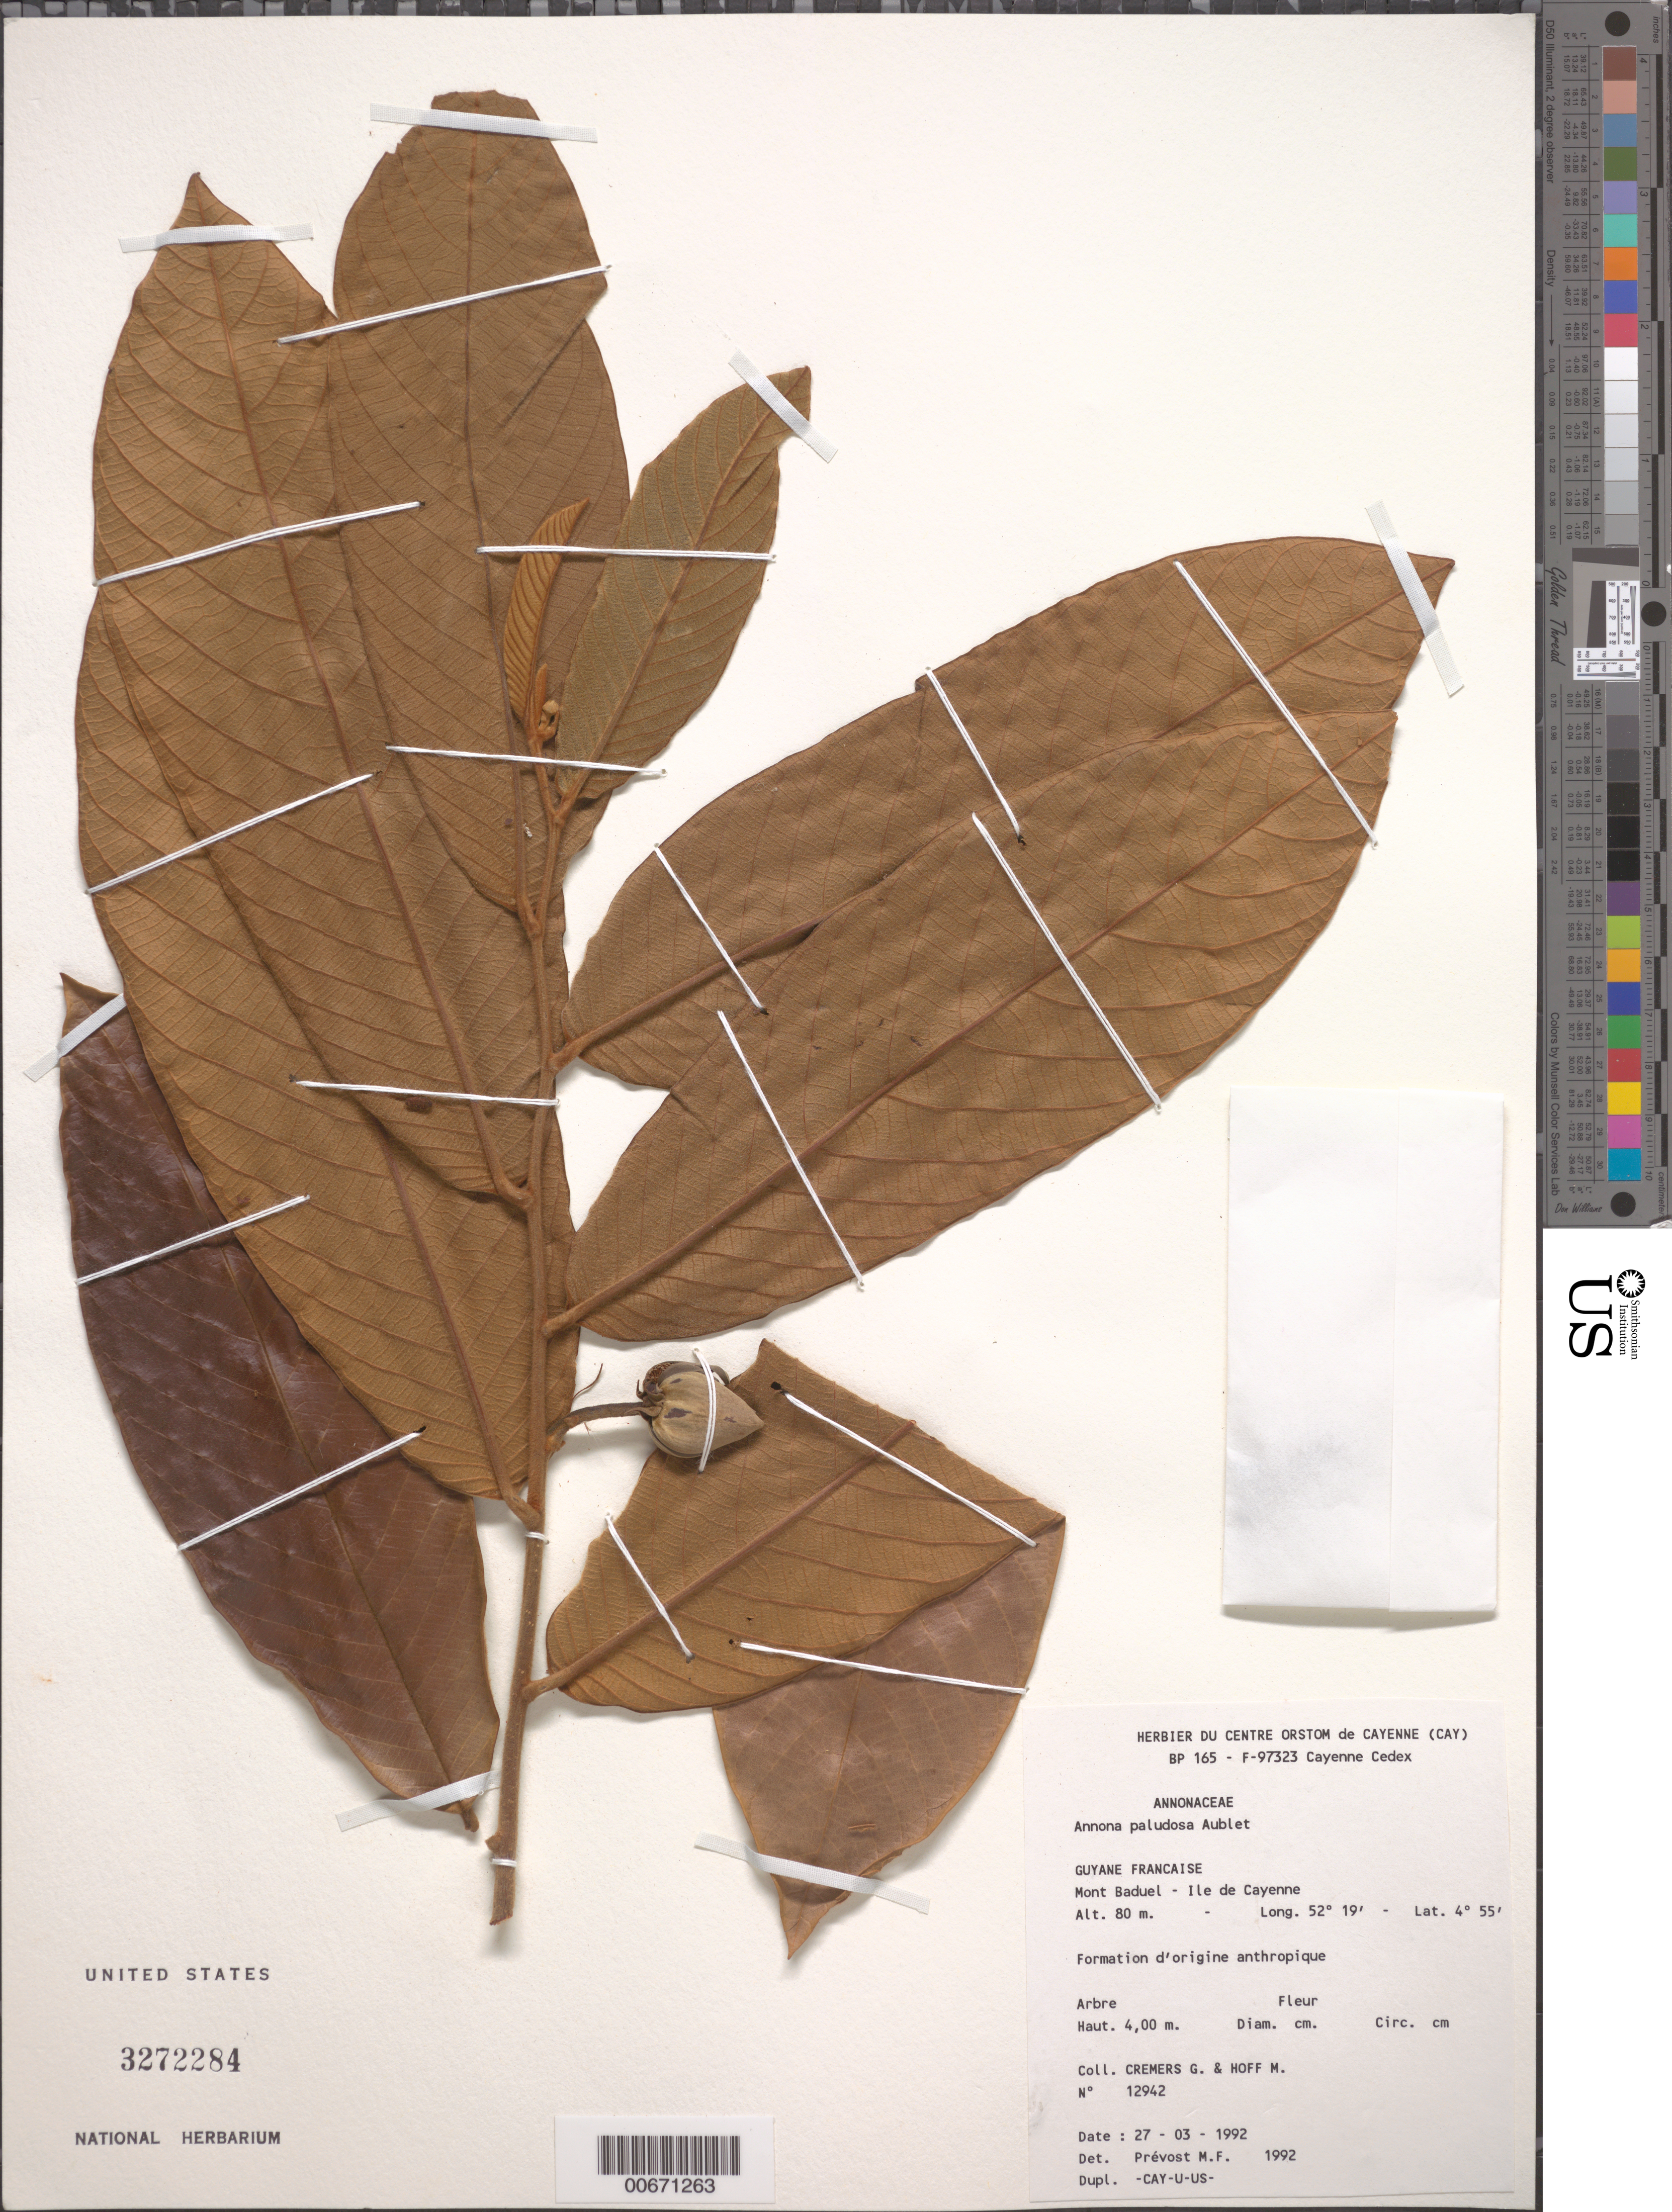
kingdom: Plantae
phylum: Tracheophyta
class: Magnoliopsida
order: Magnoliales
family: Annonaceae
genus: Annona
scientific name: Annona paludosa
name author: Aubl.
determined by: Prévost, M.-F.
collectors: G. Cremers & M. Hoff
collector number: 12942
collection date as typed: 27-Mar-92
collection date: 1992-03-27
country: French Guiana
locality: Mont Baduel, Ile de Cayenne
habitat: Formation d'origine anthropique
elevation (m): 80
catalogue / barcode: US 3272284